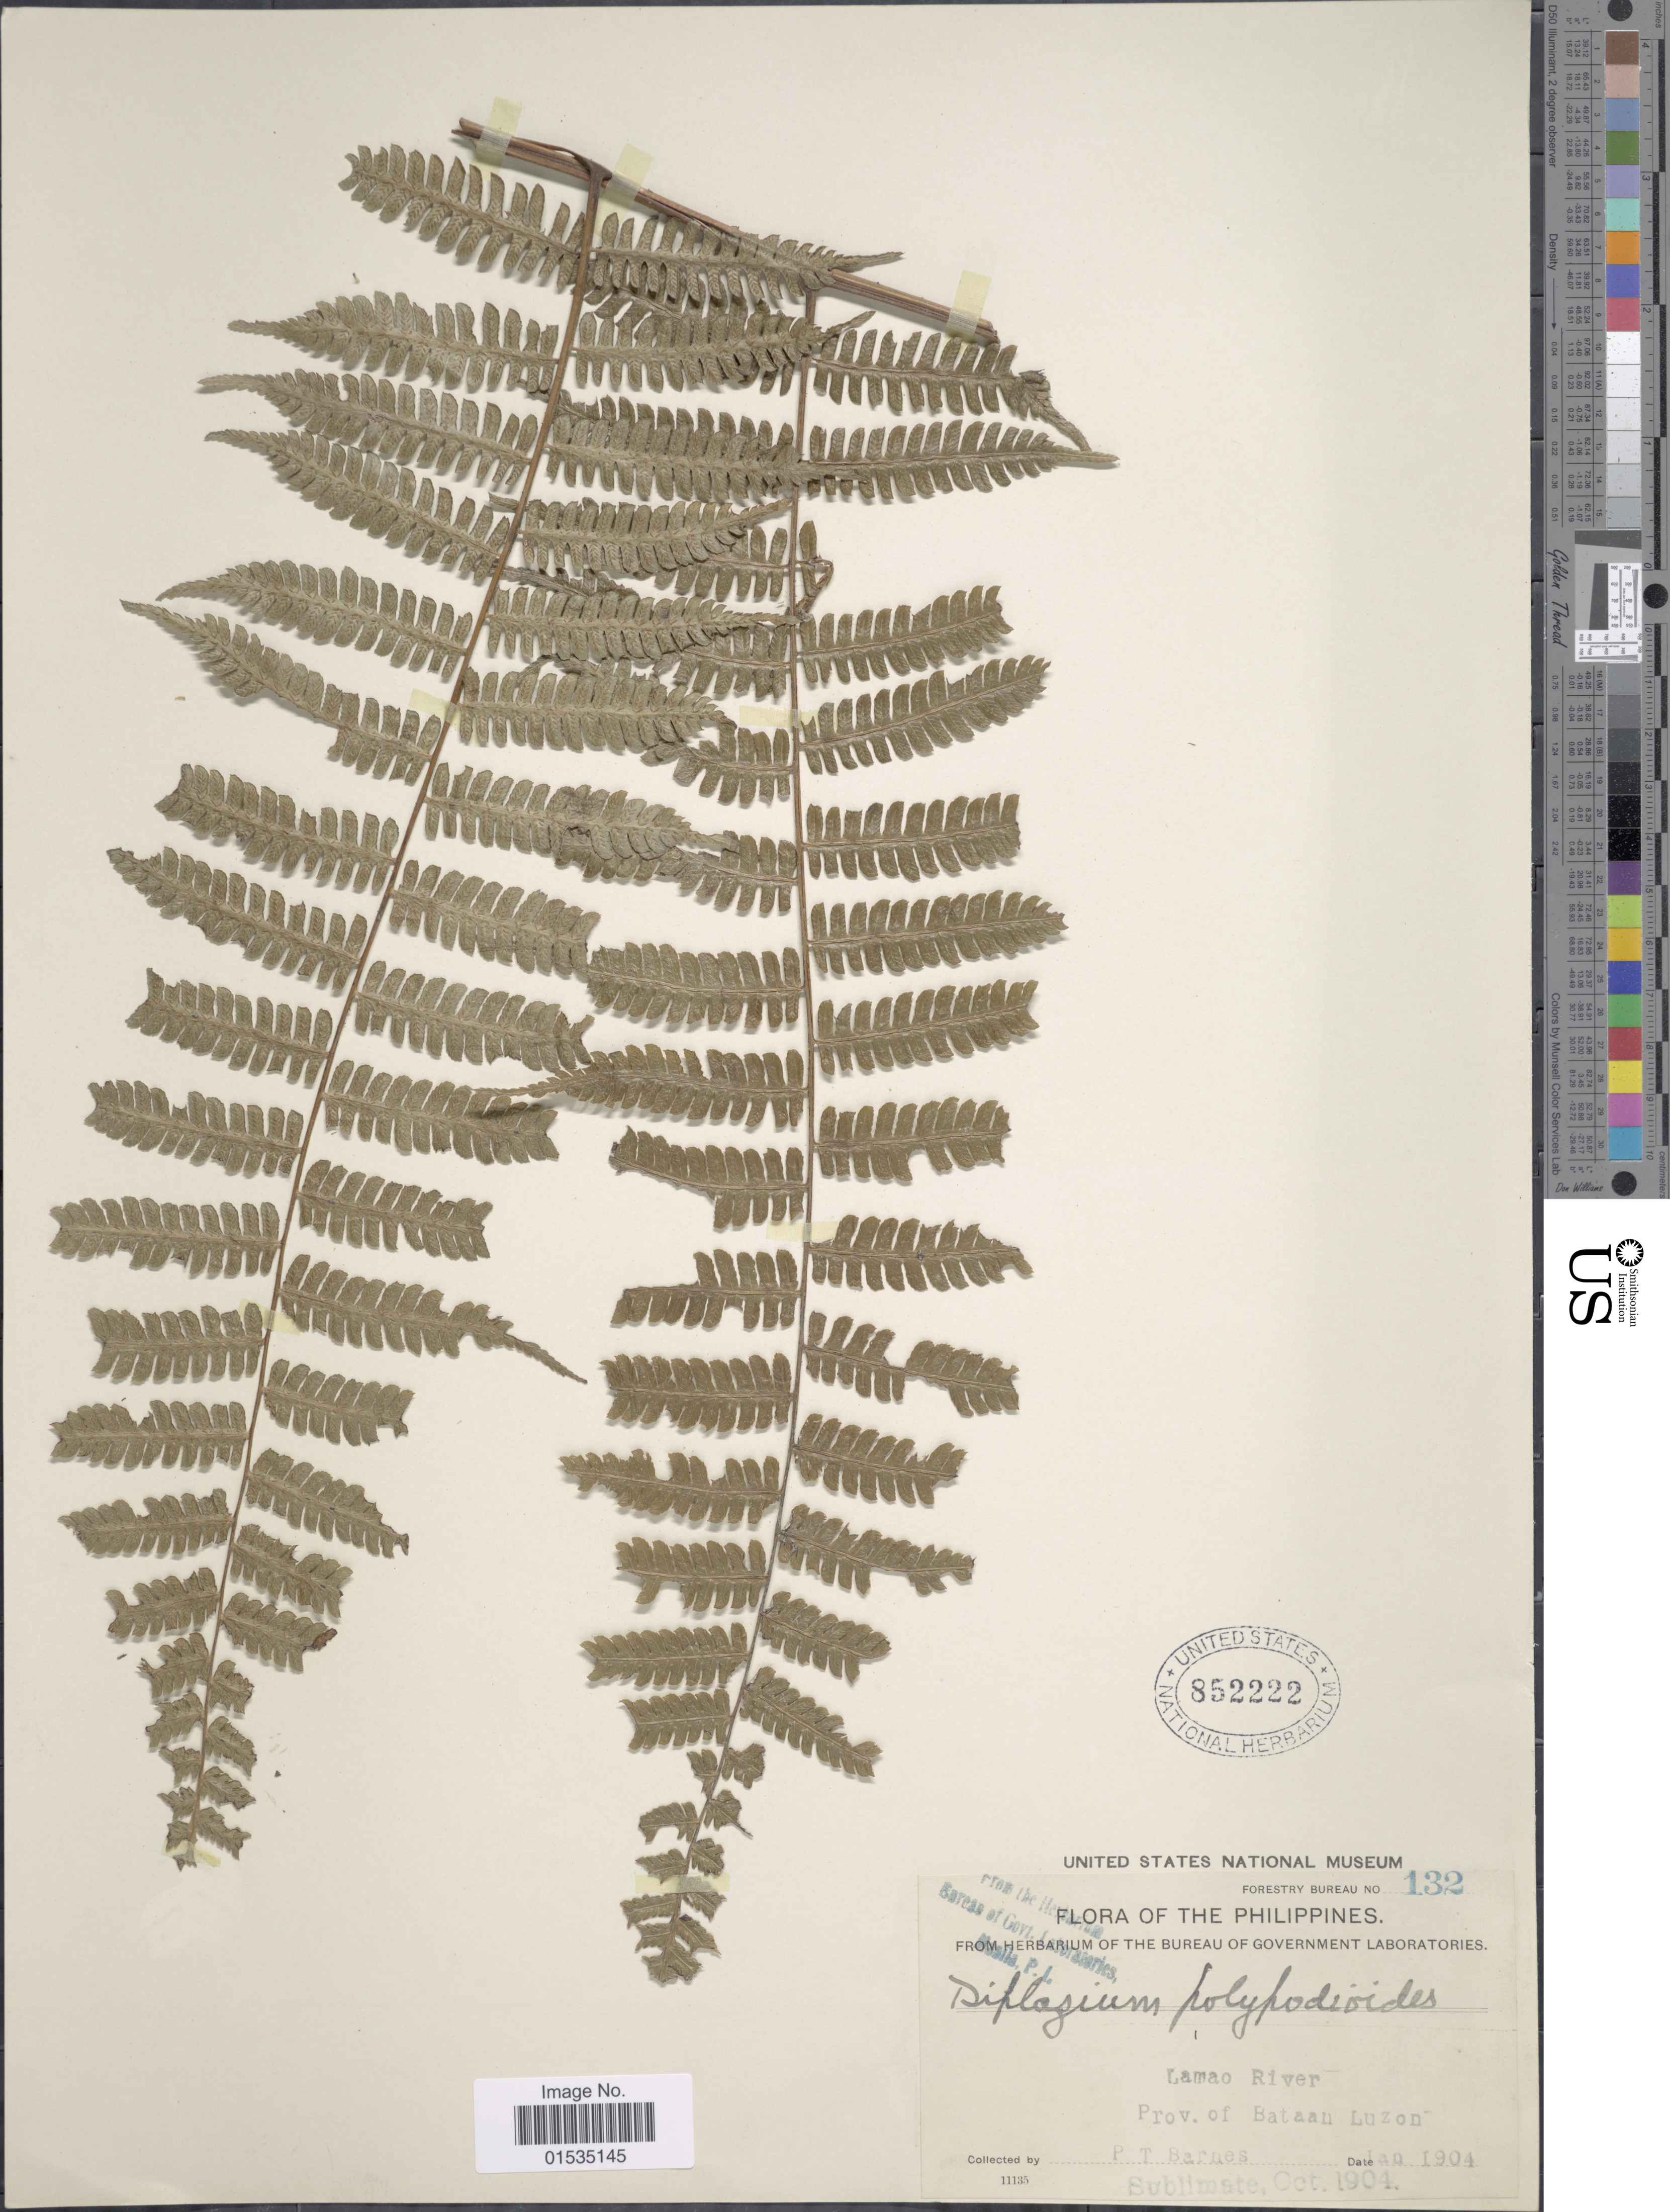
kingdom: Plantae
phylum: Tracheophyta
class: Polypodiopsida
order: Polypodiales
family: Athyriaceae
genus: Diplazium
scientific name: Diplazium polypodioides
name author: Blume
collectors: P. Barnes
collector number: Forestry Bureau 132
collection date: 1904-10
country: Philippines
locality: Lamao River, Prov. Of Bataan, Luzon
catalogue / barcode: US 852222